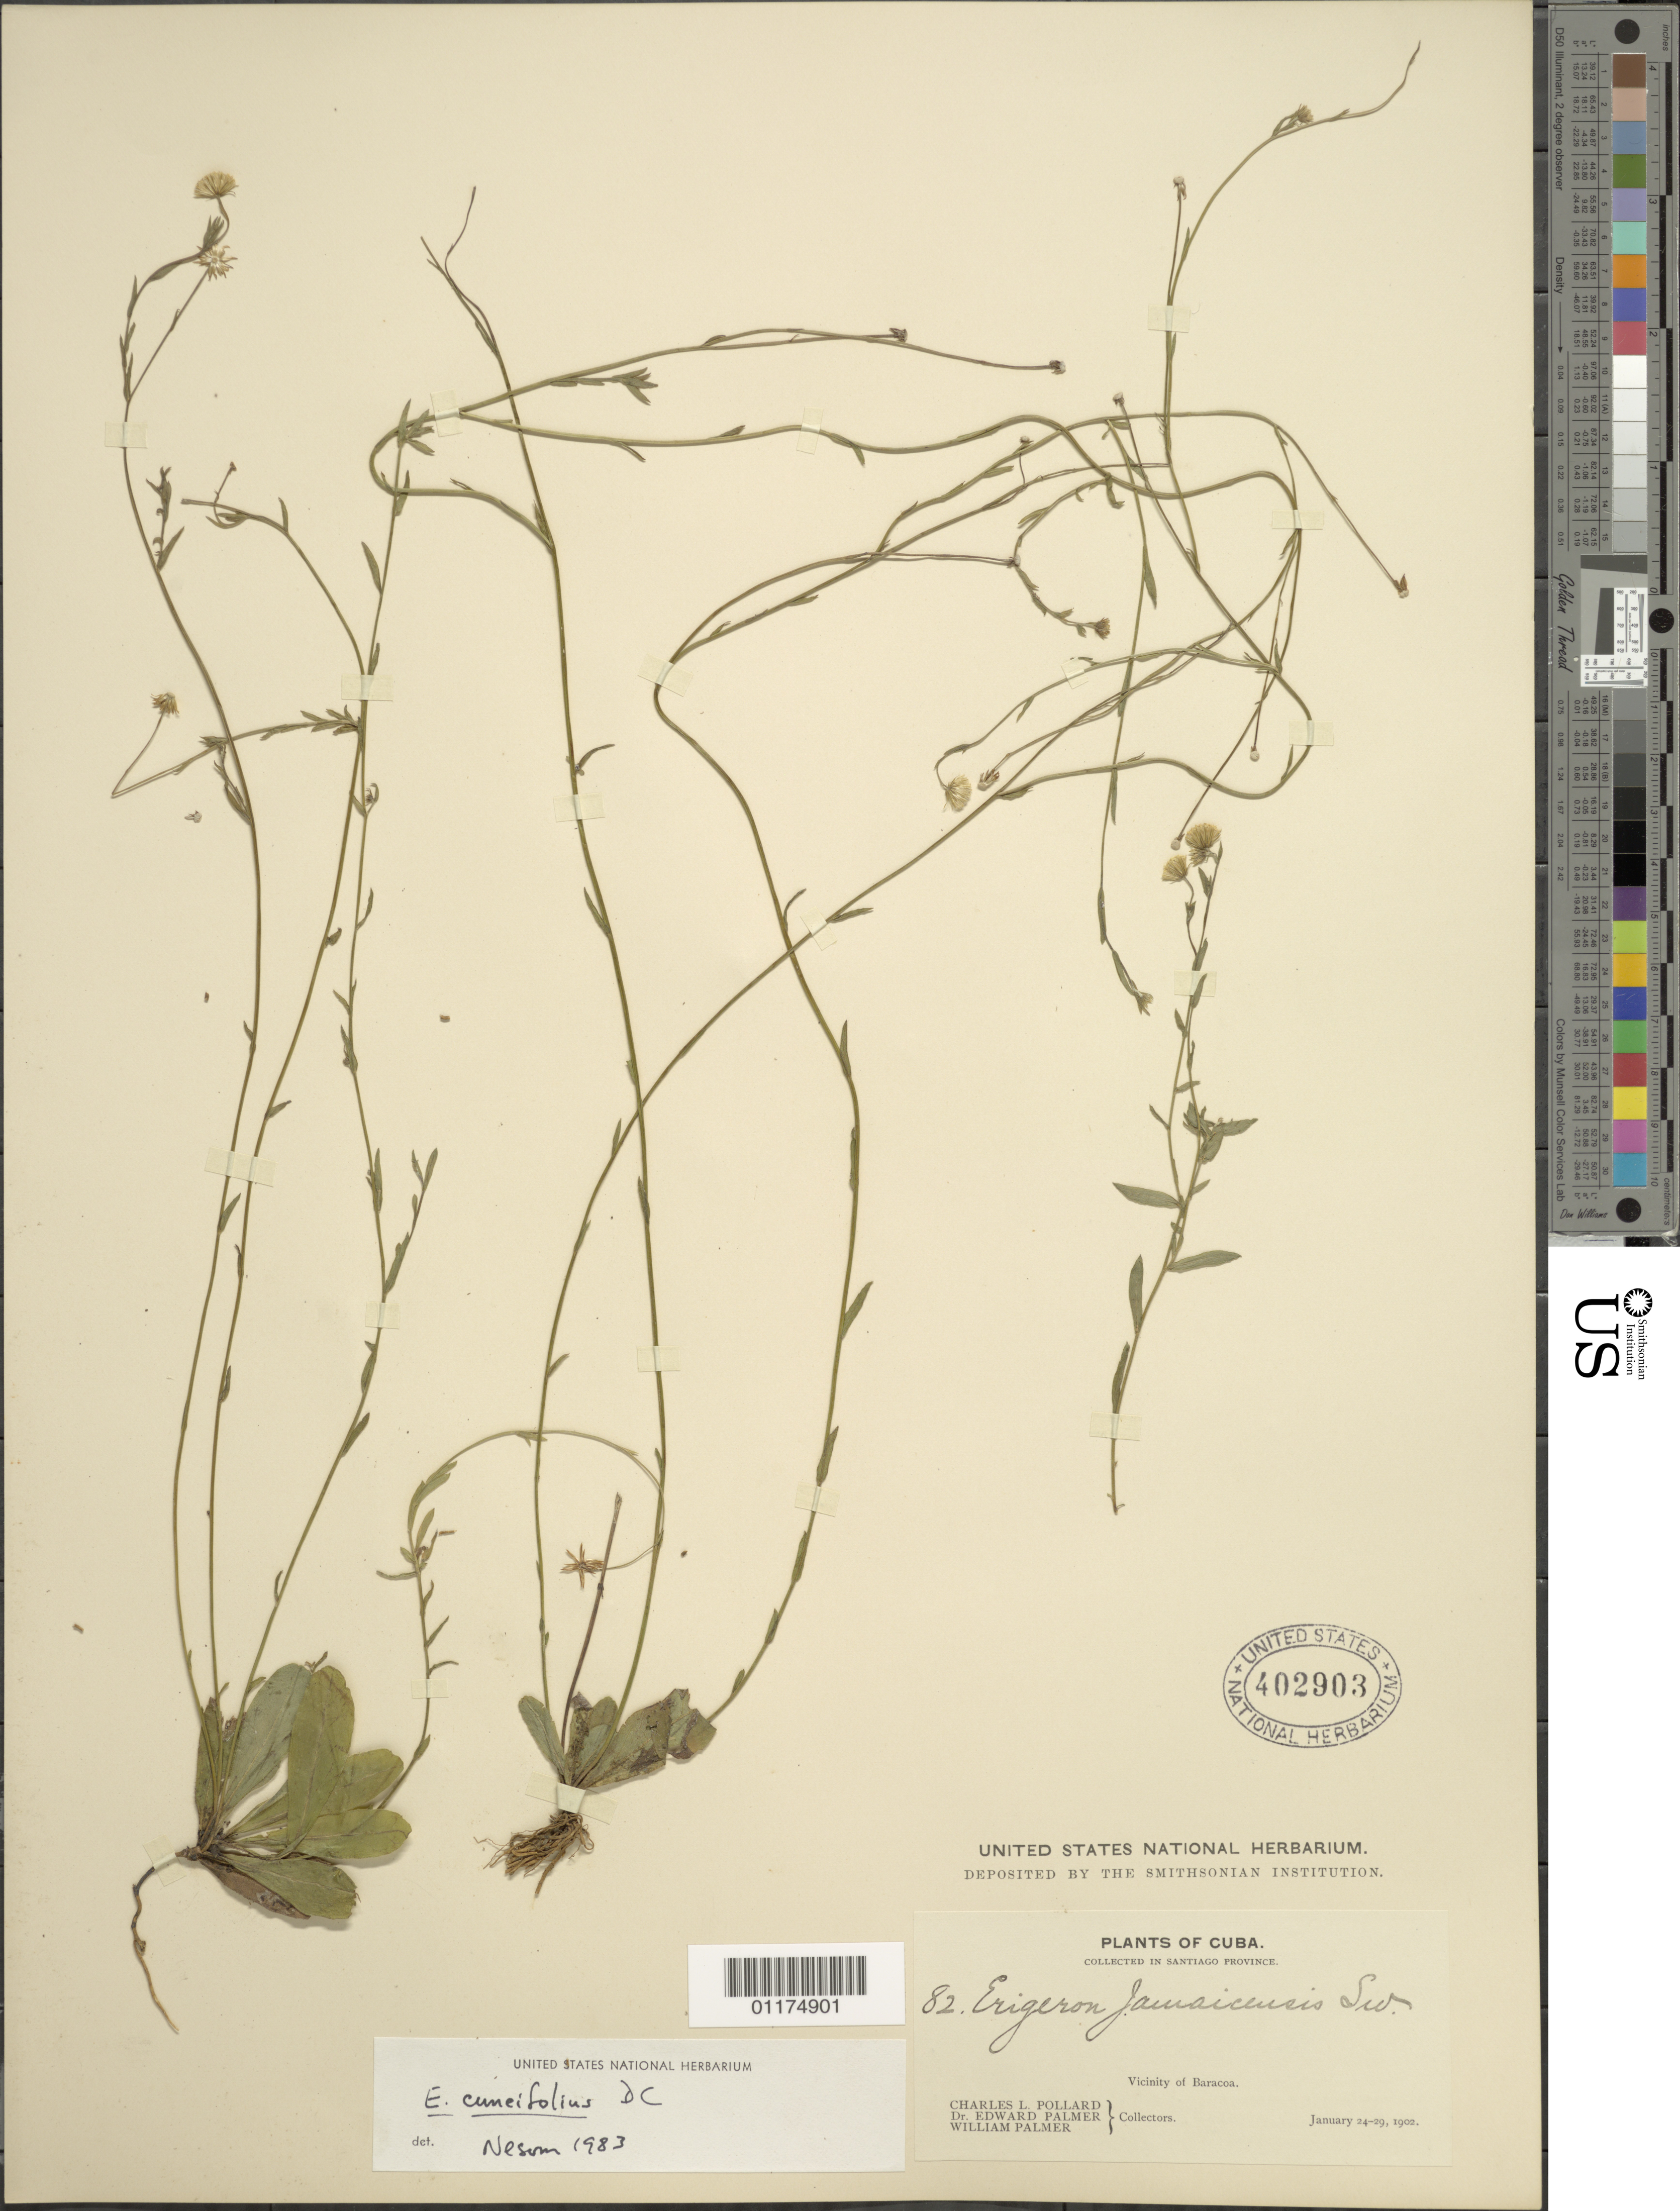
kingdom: Plantae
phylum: Tracheophyta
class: Magnoliopsida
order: Asterales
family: Asteraceae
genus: Erigeron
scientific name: Erigeron cuneifolius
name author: DC.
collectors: C. L. Pollard, E. Palmer & W. Palmer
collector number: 82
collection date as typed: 24 Jan 1902 to 29 Jan 1902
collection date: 1902-01-24/1902-01-29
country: Cuba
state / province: Santiago de Cuba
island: Cuba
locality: Vicinity of Baracoa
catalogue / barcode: US 402903